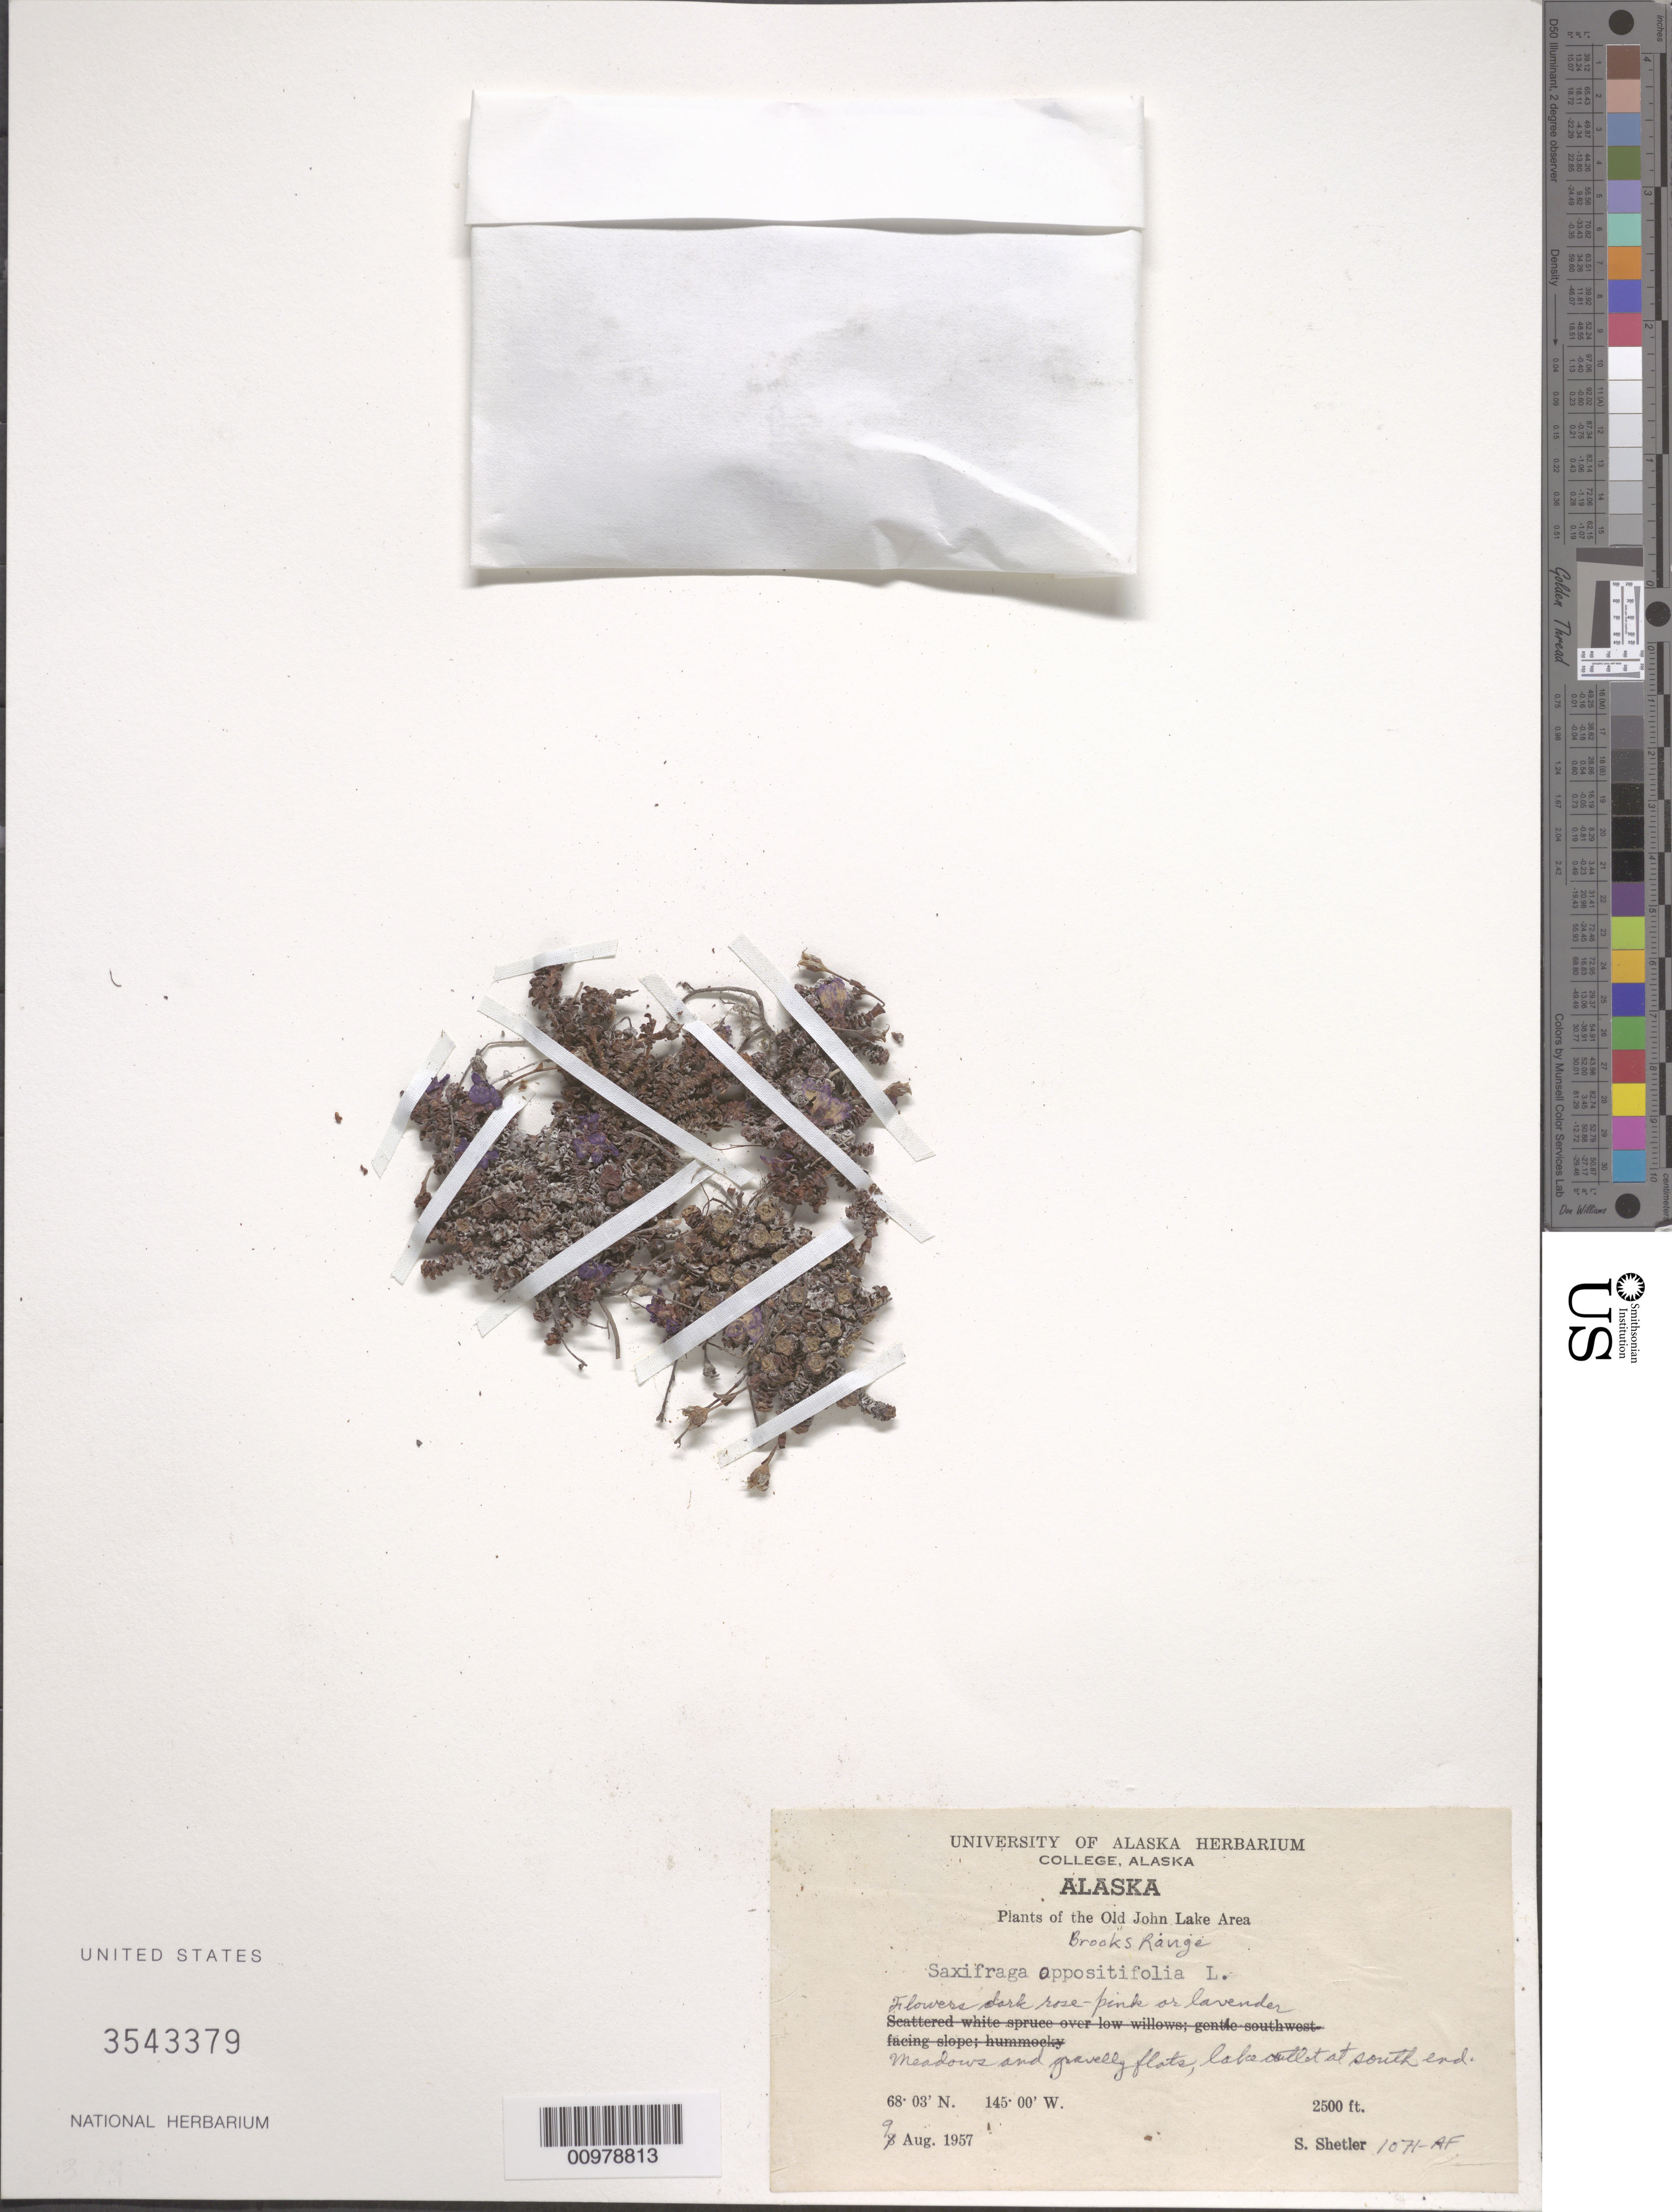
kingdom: Plantae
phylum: Tracheophyta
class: Magnoliopsida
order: Saxifragales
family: Saxifragaceae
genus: Saxifraga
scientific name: Saxifraga oppositifolia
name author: L.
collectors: S. Shetler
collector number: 1071-AF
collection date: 1957-08-09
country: United States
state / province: Alaska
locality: The Old John Lake Area, Gravelly, stony flats along lake outlet at south end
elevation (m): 762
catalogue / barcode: US 3543379